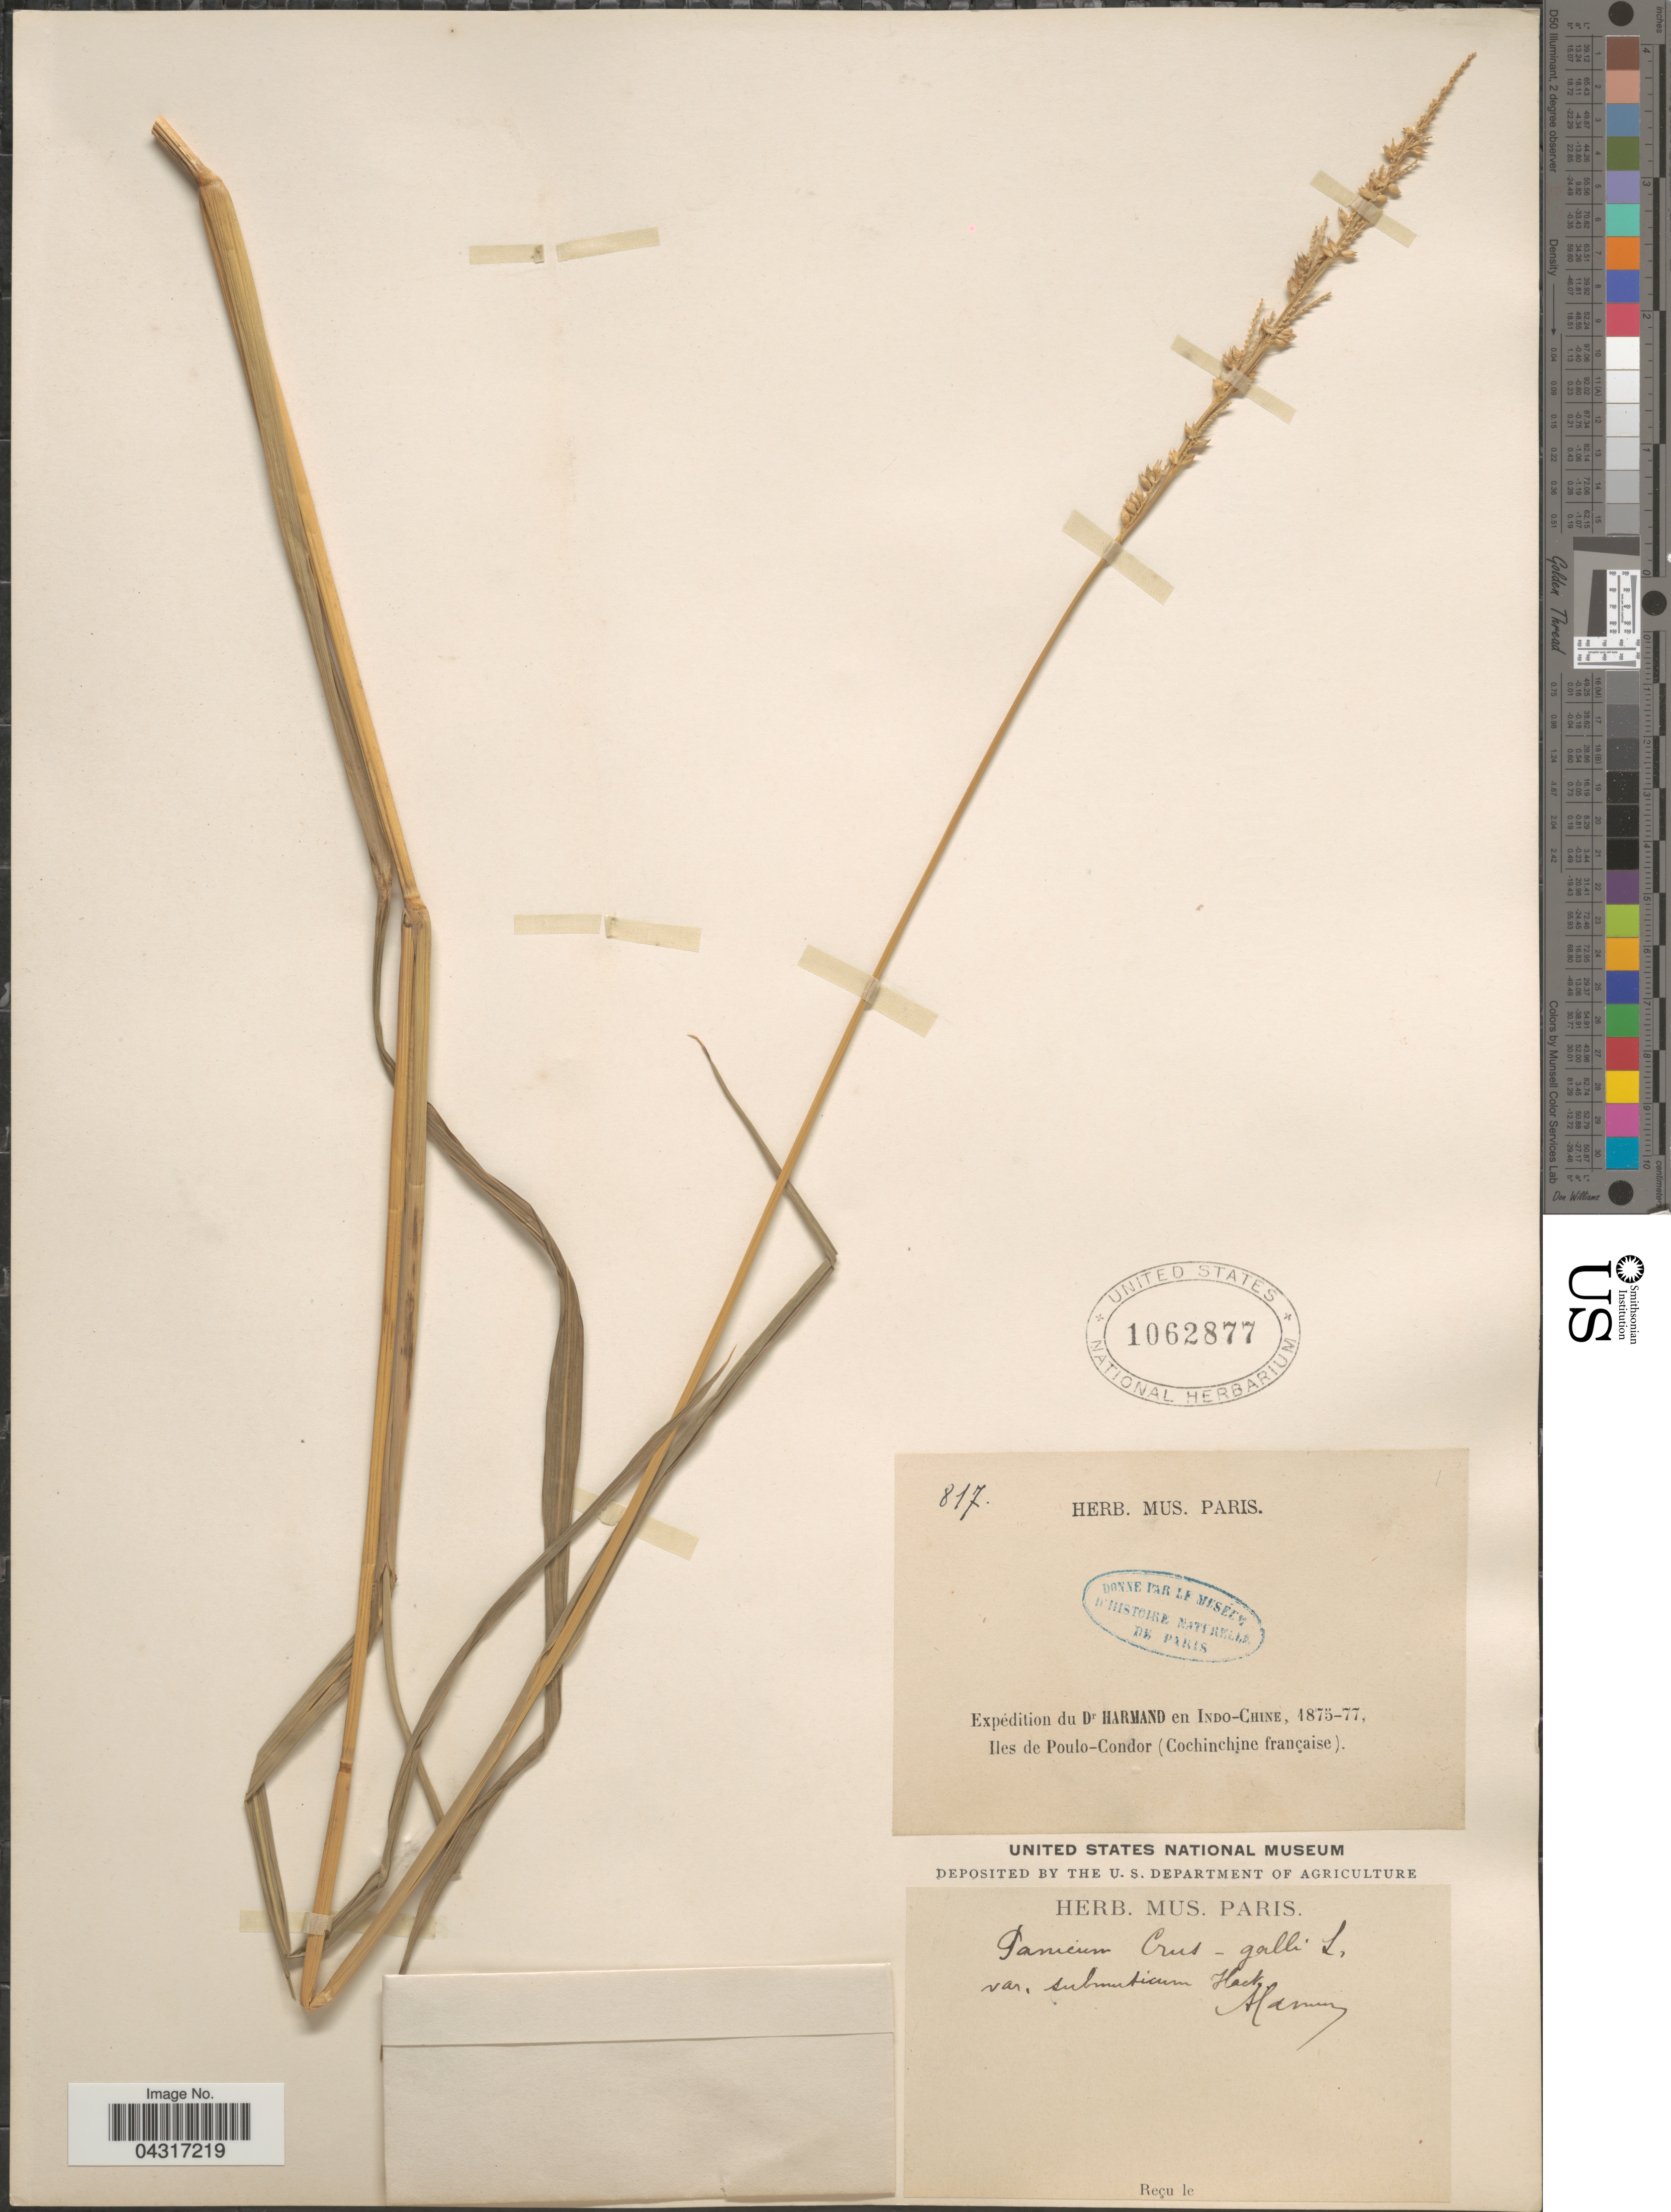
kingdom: Plantae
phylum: Tracheophyta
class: Liliopsida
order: Poales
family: Poaceae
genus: Echinochloa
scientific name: Echinochloa crus-galli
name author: (L.) P. Beauv.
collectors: Harmand, --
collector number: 817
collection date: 1875/1877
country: Vietnam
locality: Expédition du Dr Harmand en Indo-Chine, 1875-77, Iles de Poulo-Condor (Cochinchine française).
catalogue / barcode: US 1062877